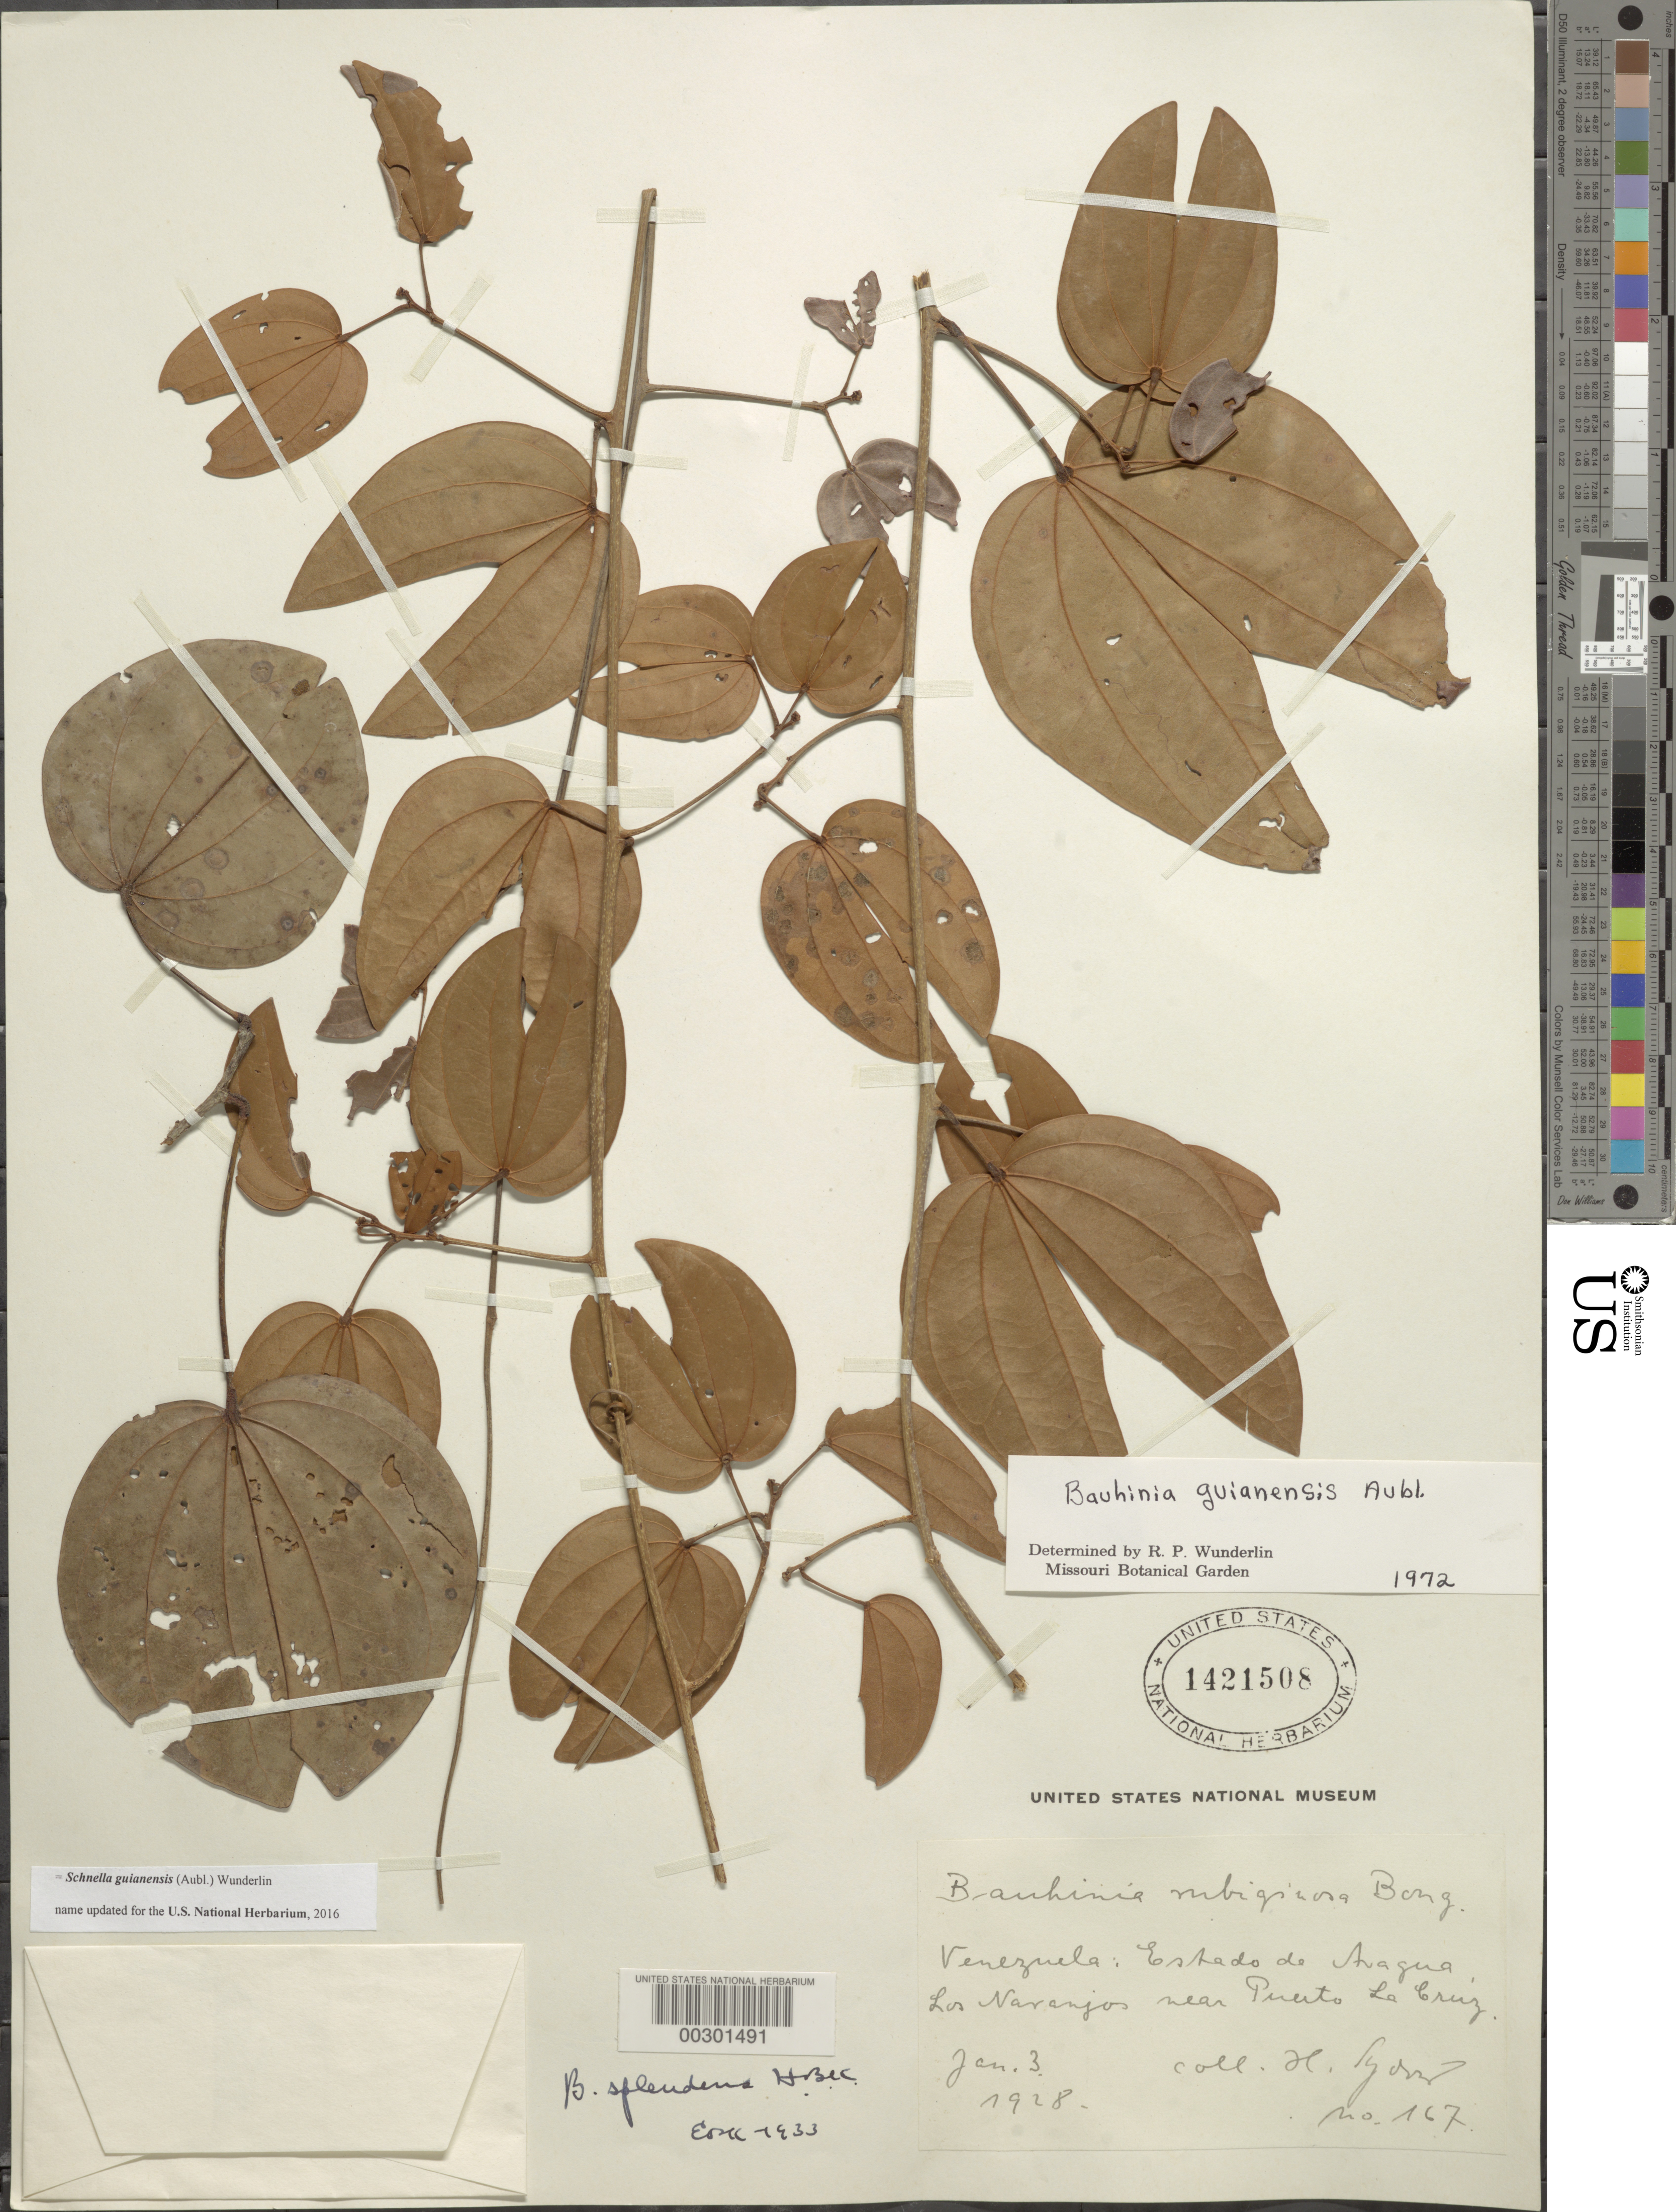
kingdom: Plantae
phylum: Tracheophyta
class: Magnoliopsida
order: Fabales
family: Fabaceae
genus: Schnella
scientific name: Schnella guianensis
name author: (Aubl.) Wunderlin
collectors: H. Lyons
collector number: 167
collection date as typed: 03 Jan 1928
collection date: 1928-01-03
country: Venezuela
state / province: Aragua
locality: Los naranjos near puerto la cruz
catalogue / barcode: US 1421508